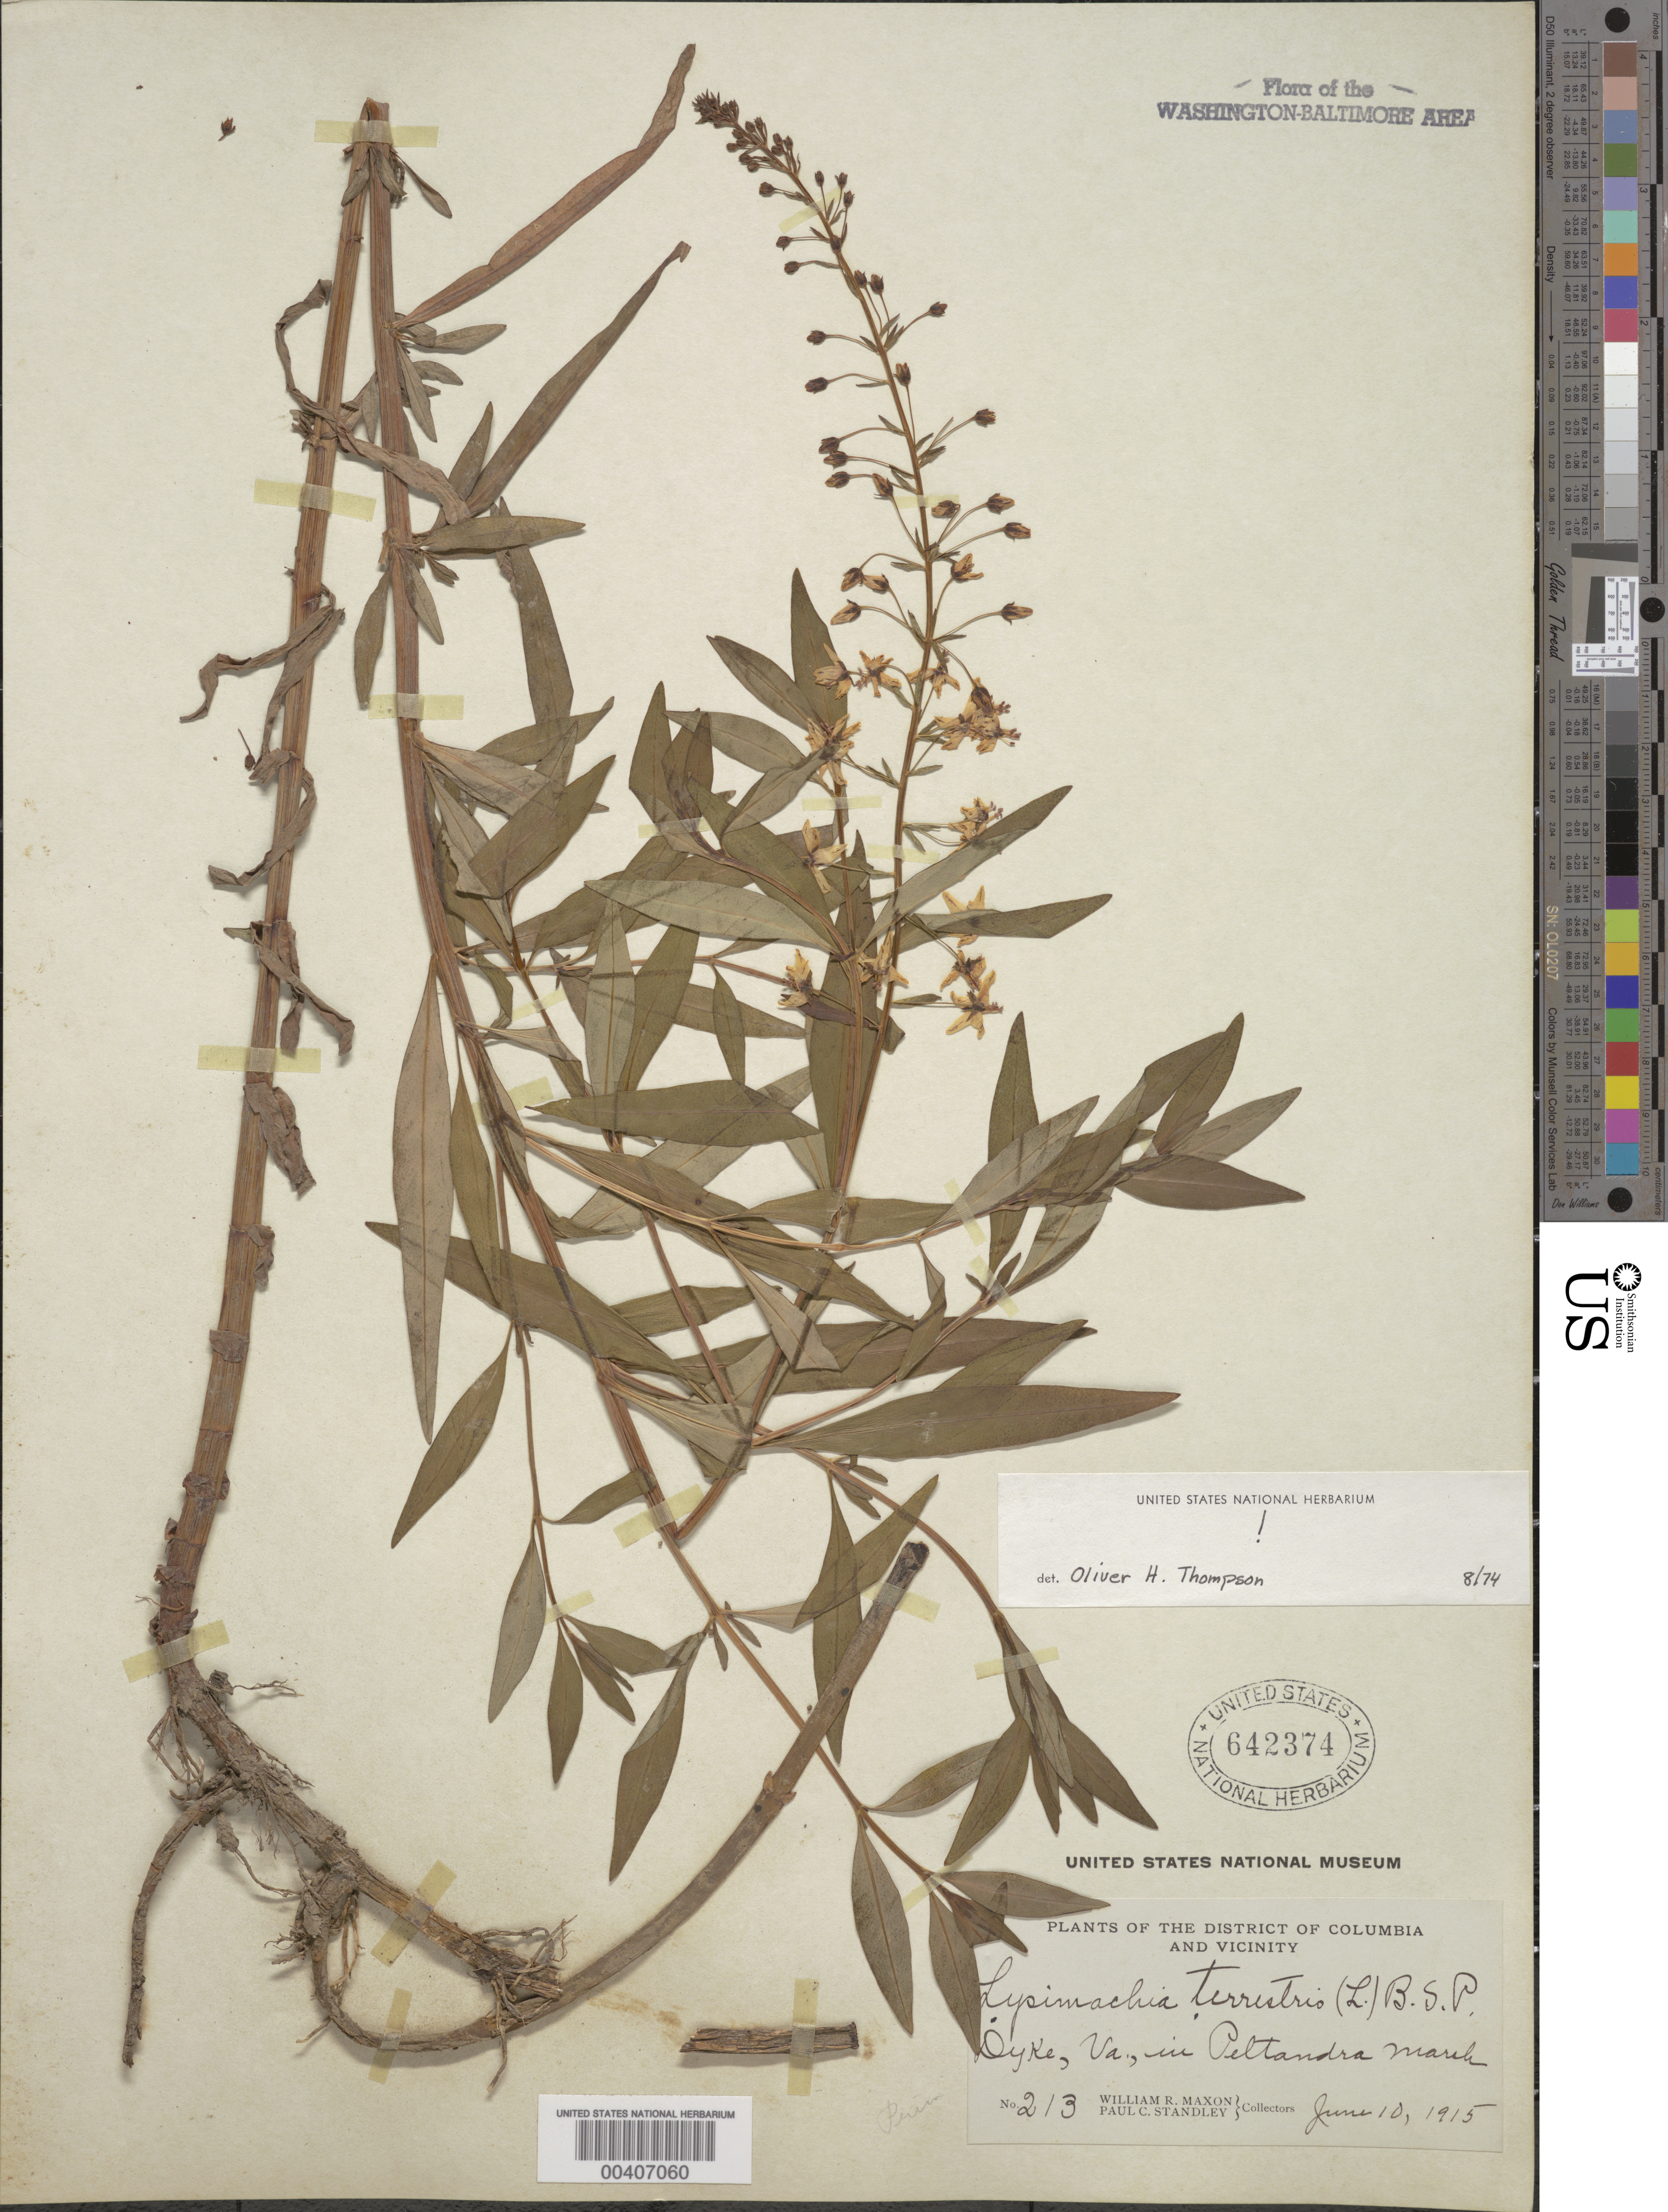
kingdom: Plantae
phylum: Tracheophyta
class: Magnoliopsida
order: Ericales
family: Primulaceae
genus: Lysimachia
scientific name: Lysimachia terrestris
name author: (L.) Britton, Stearns & Poggenb.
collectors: W. R. Maxon & P. C. Standley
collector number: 213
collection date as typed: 10 Jun 1915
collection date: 1915-06-10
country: United States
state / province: Virginia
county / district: Fairfax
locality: Dyke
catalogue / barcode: US 642374